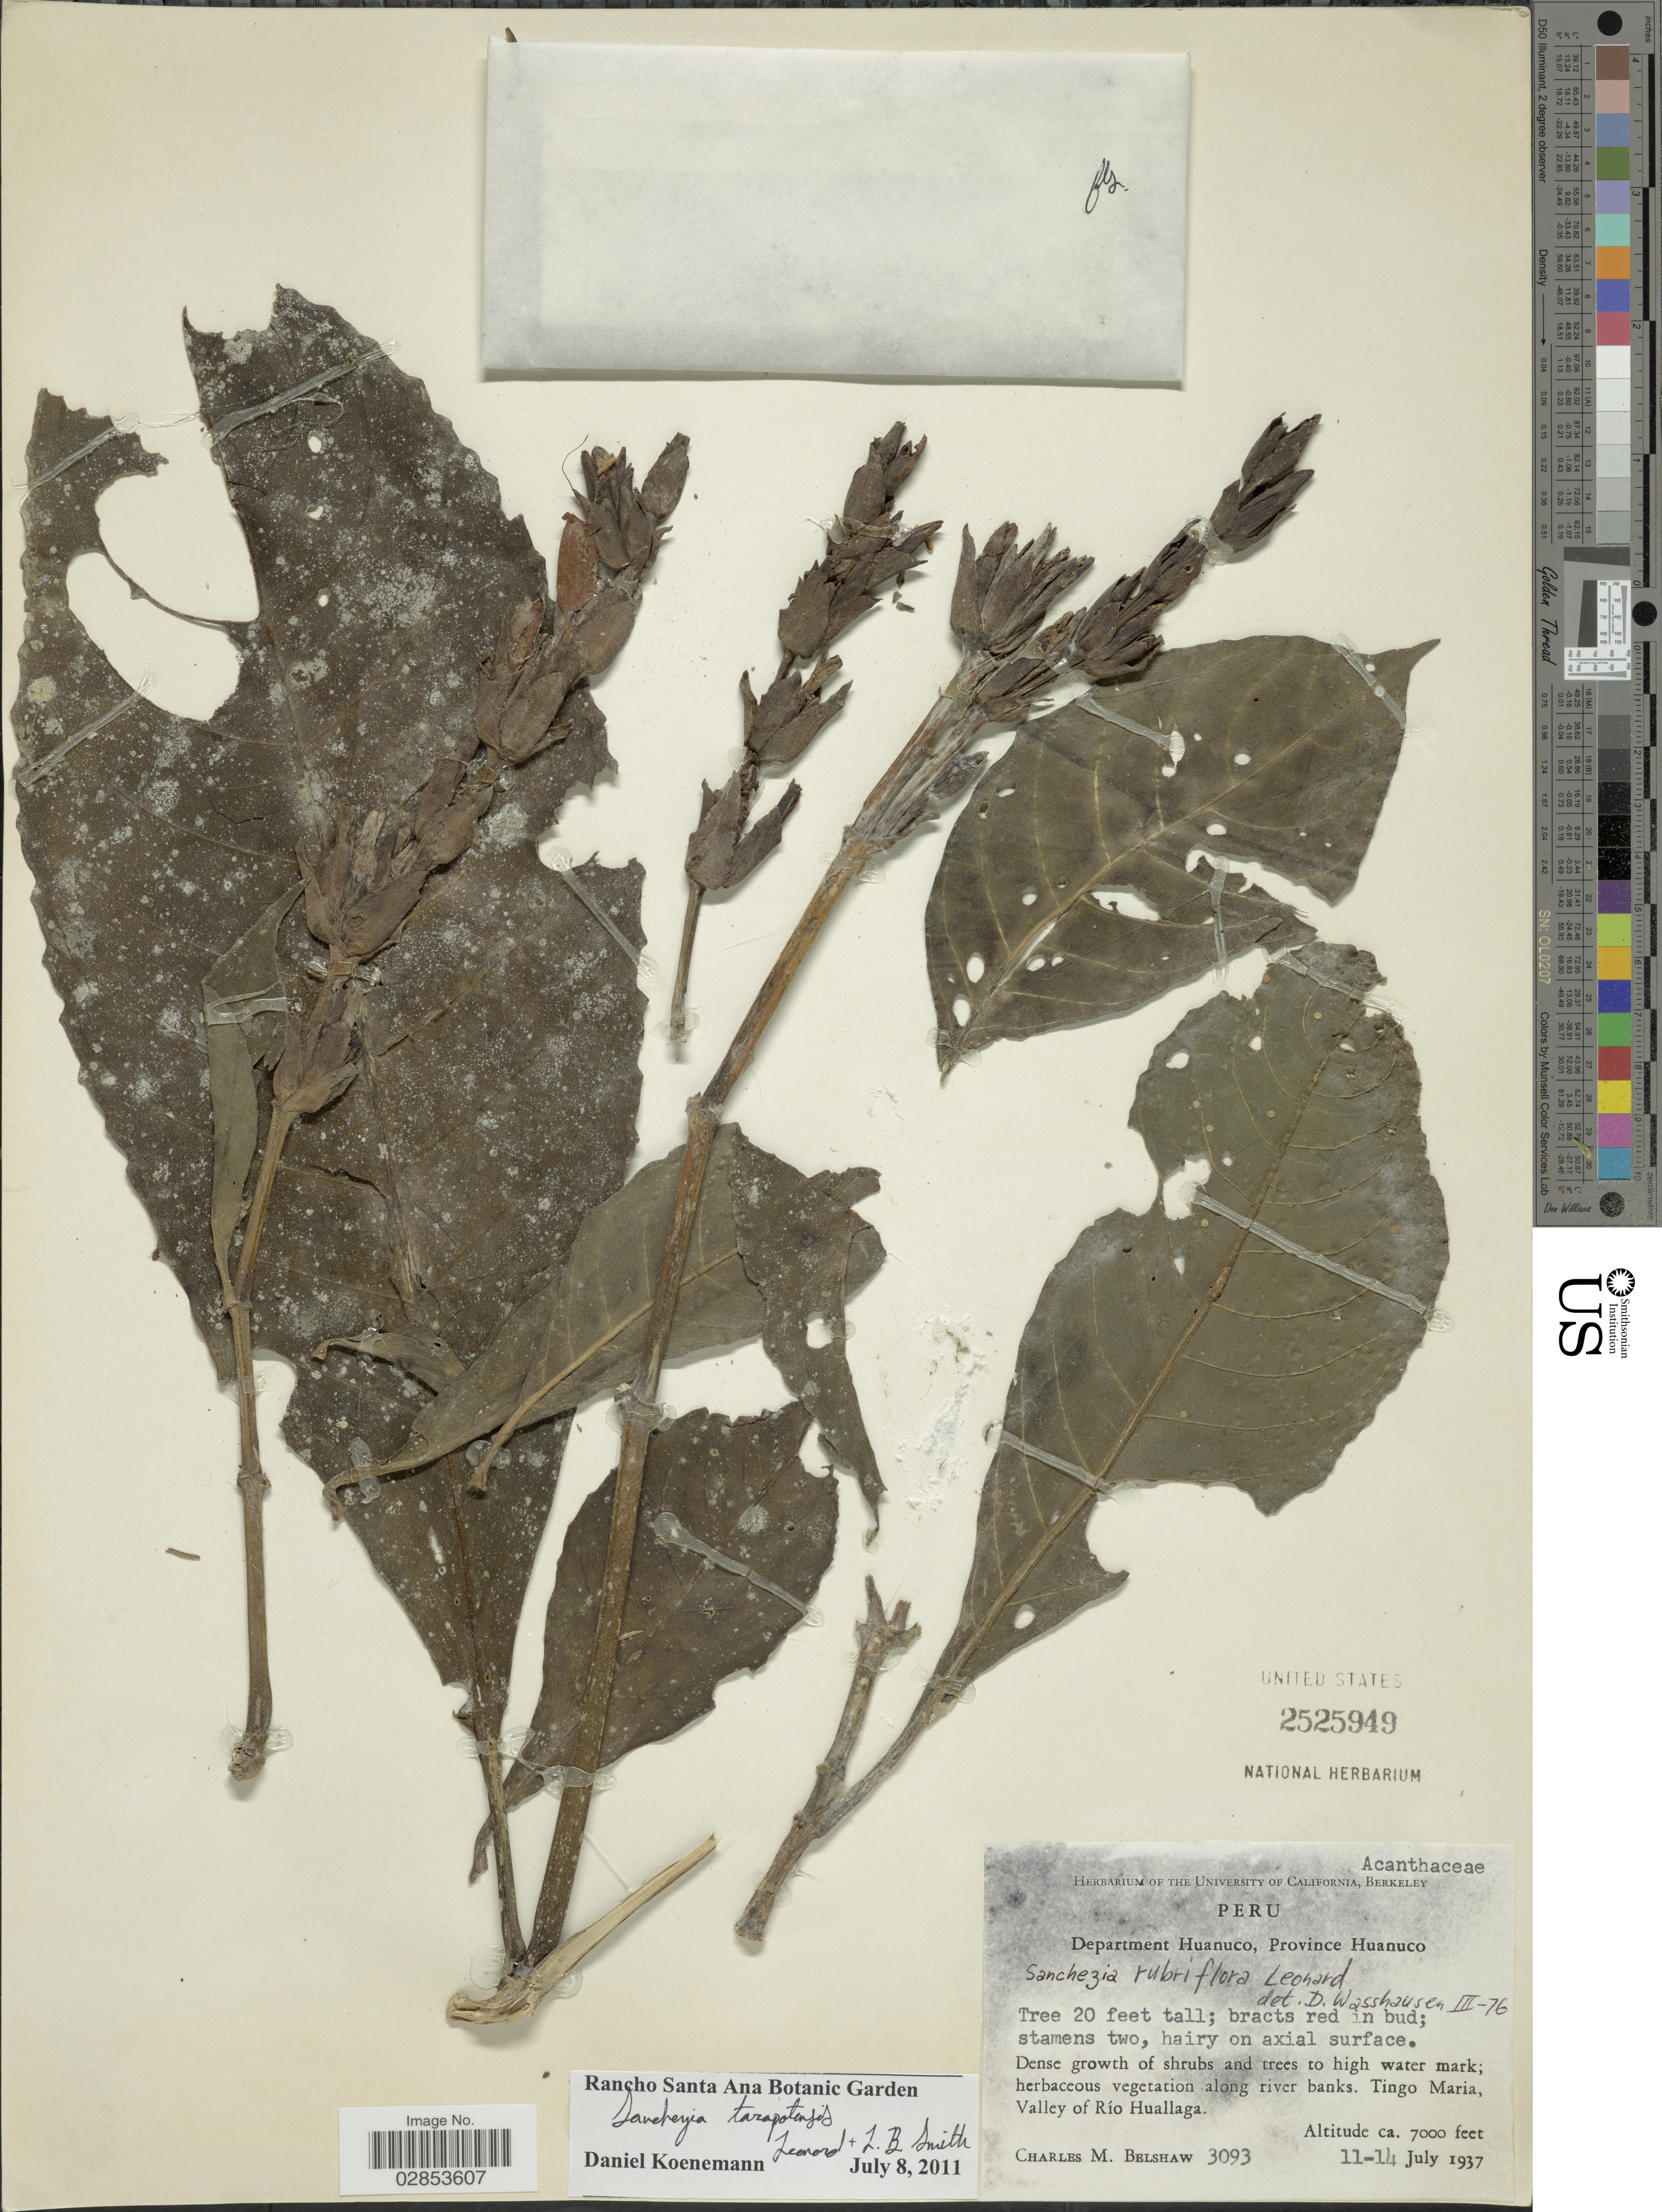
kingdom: Plantae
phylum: Tracheophyta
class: Magnoliopsida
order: Lamiales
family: Acanthaceae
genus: Sanchezia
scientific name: Sanchezia tarapotensis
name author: Leonard & L.B. Sm.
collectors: C. Shaw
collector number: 3093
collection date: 1937-07-11/1937-07-14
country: Peru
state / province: Huánuco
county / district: Huánuco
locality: Department Huanuco, Province Huanuco. Tingo Maria, Valley of Río Huallaga.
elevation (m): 2134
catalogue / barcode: US 2525949